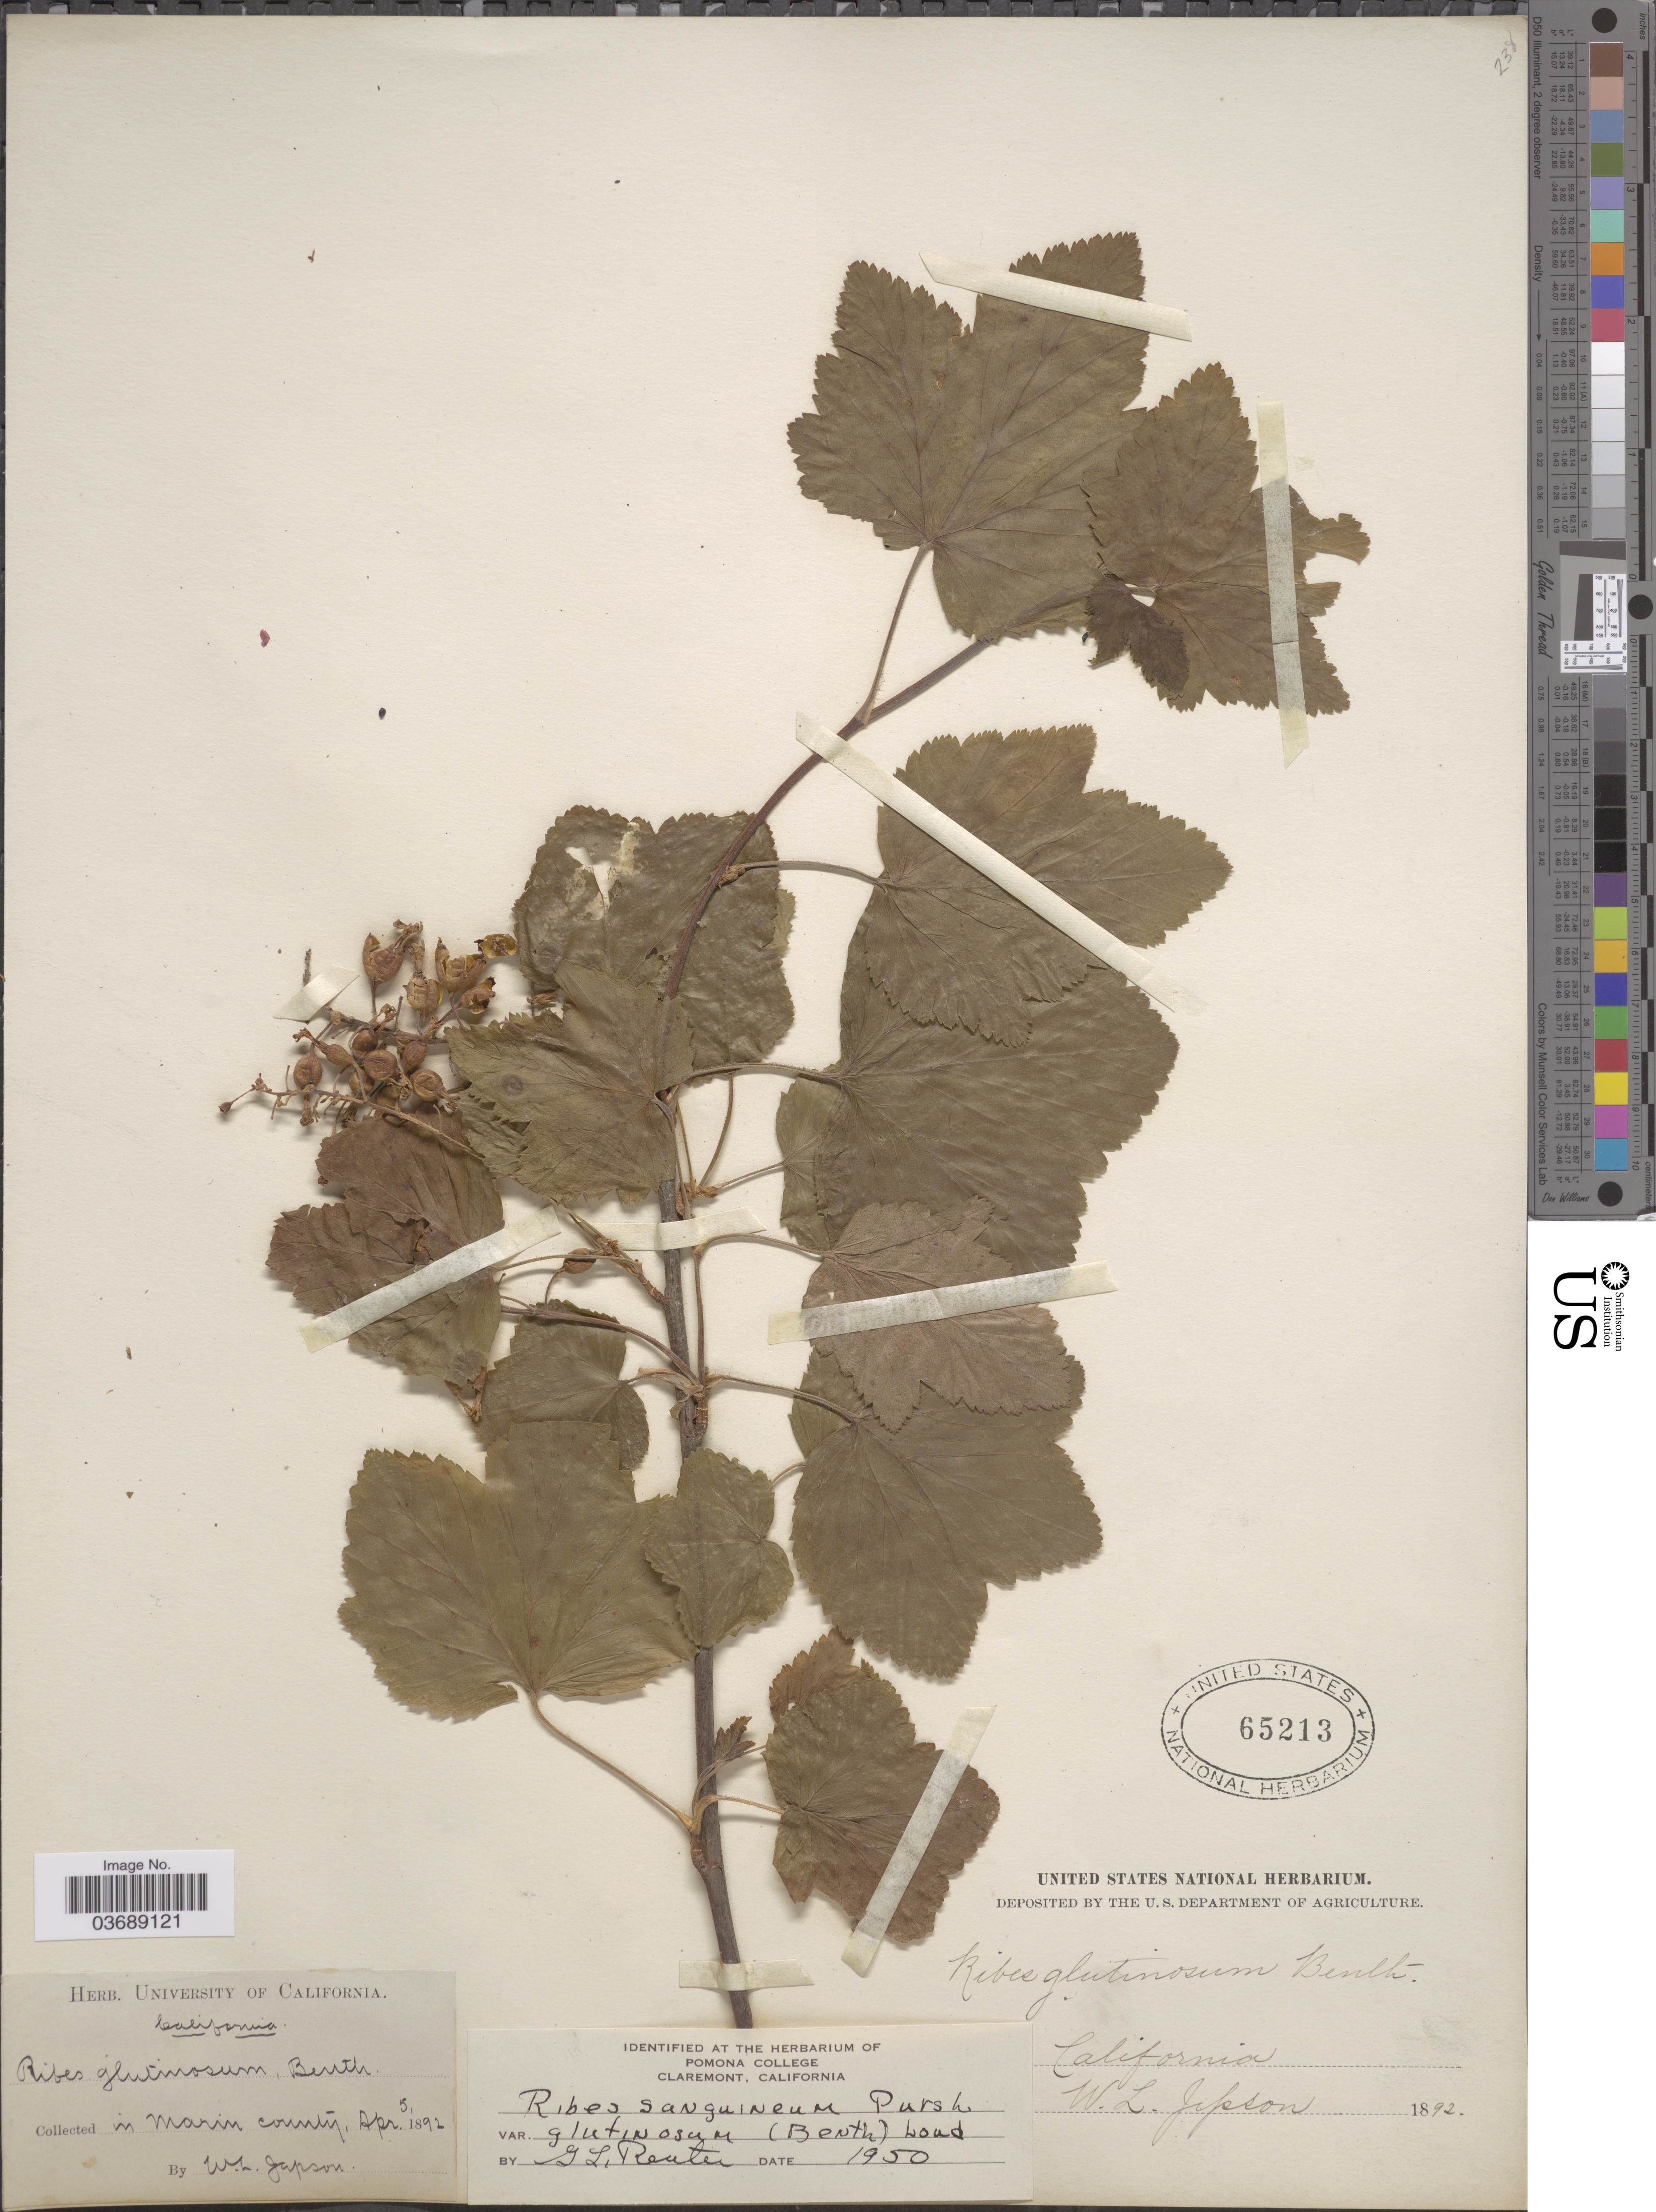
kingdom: Plantae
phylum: Tracheophyta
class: Magnoliopsida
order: Saxifragales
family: Grossulariaceae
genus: Ribes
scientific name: Ribes sanguineum var. glutinosum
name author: (Benth.) Loudon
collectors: W. L. Jepson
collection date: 1892-04-05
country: United States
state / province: California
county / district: Marin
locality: In Marin county.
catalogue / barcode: US 65213